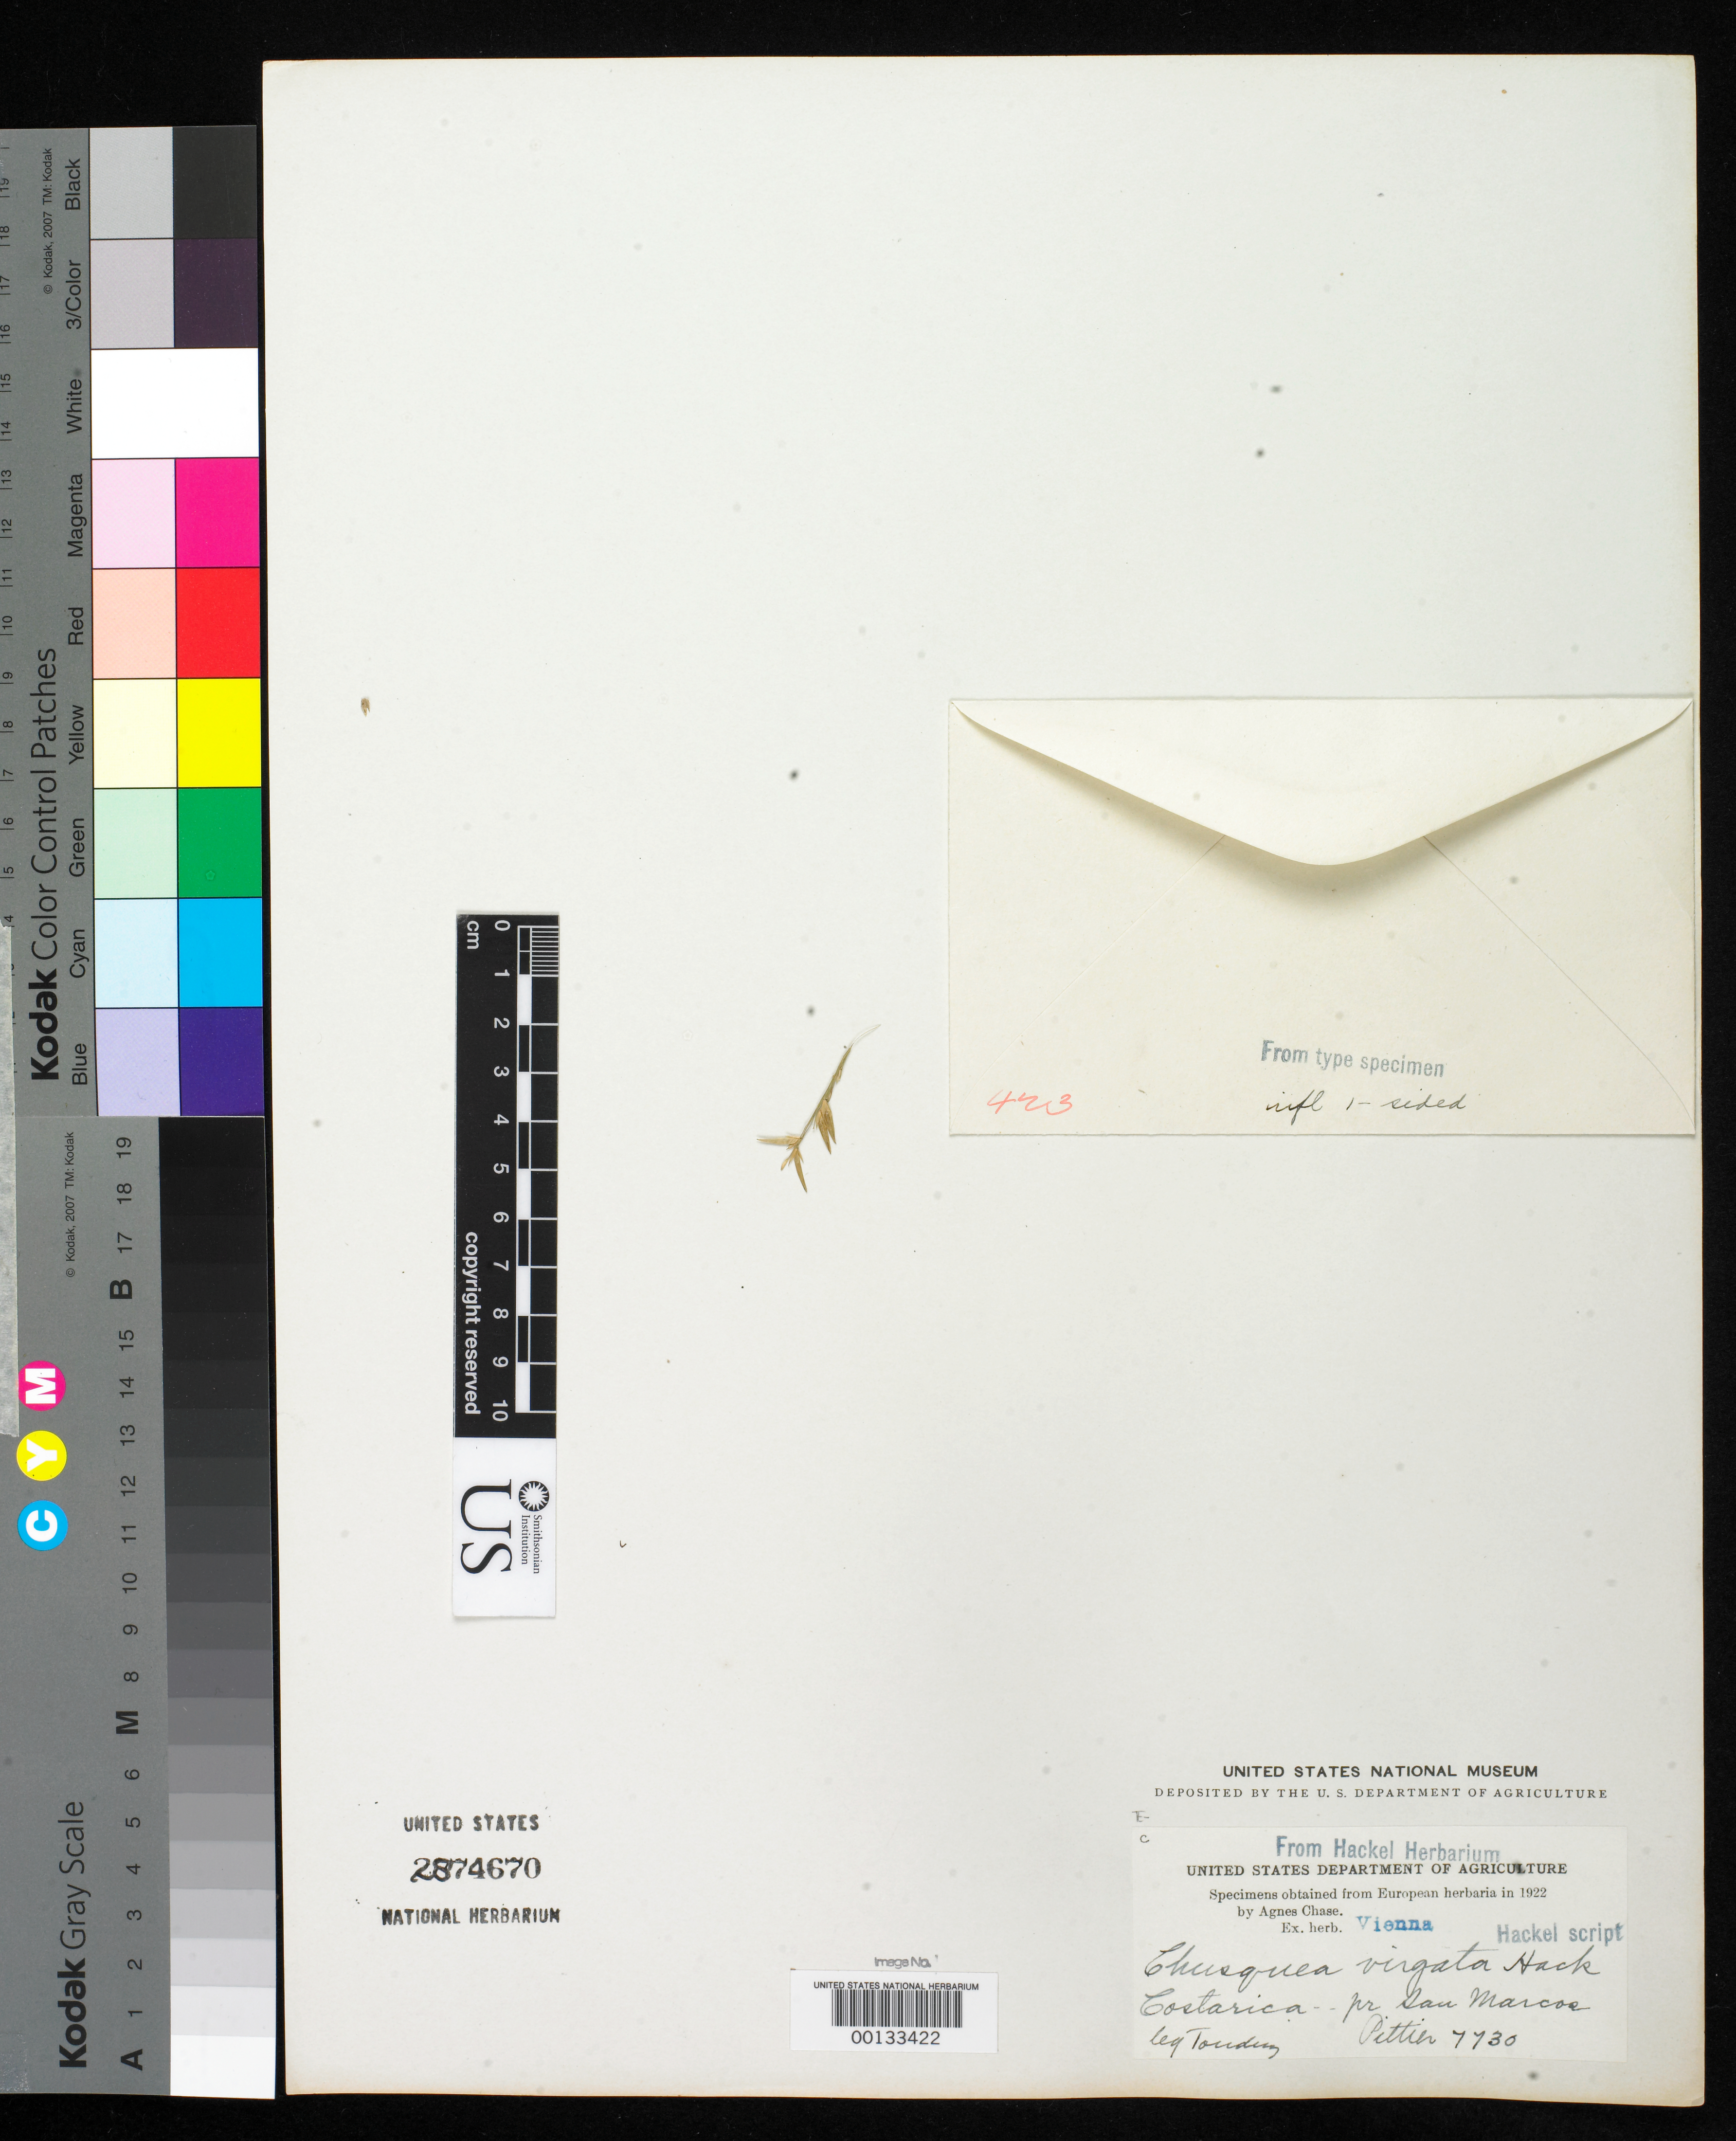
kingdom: Plantae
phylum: Tracheophyta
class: Liliopsida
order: Poales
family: Poaceae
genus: Chusquea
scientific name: Chusquea virgata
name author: Hack.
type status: Type Material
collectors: A. Tonduz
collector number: Pittier 7730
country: Costa Rica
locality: Near San Marcos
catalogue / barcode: US 2874670